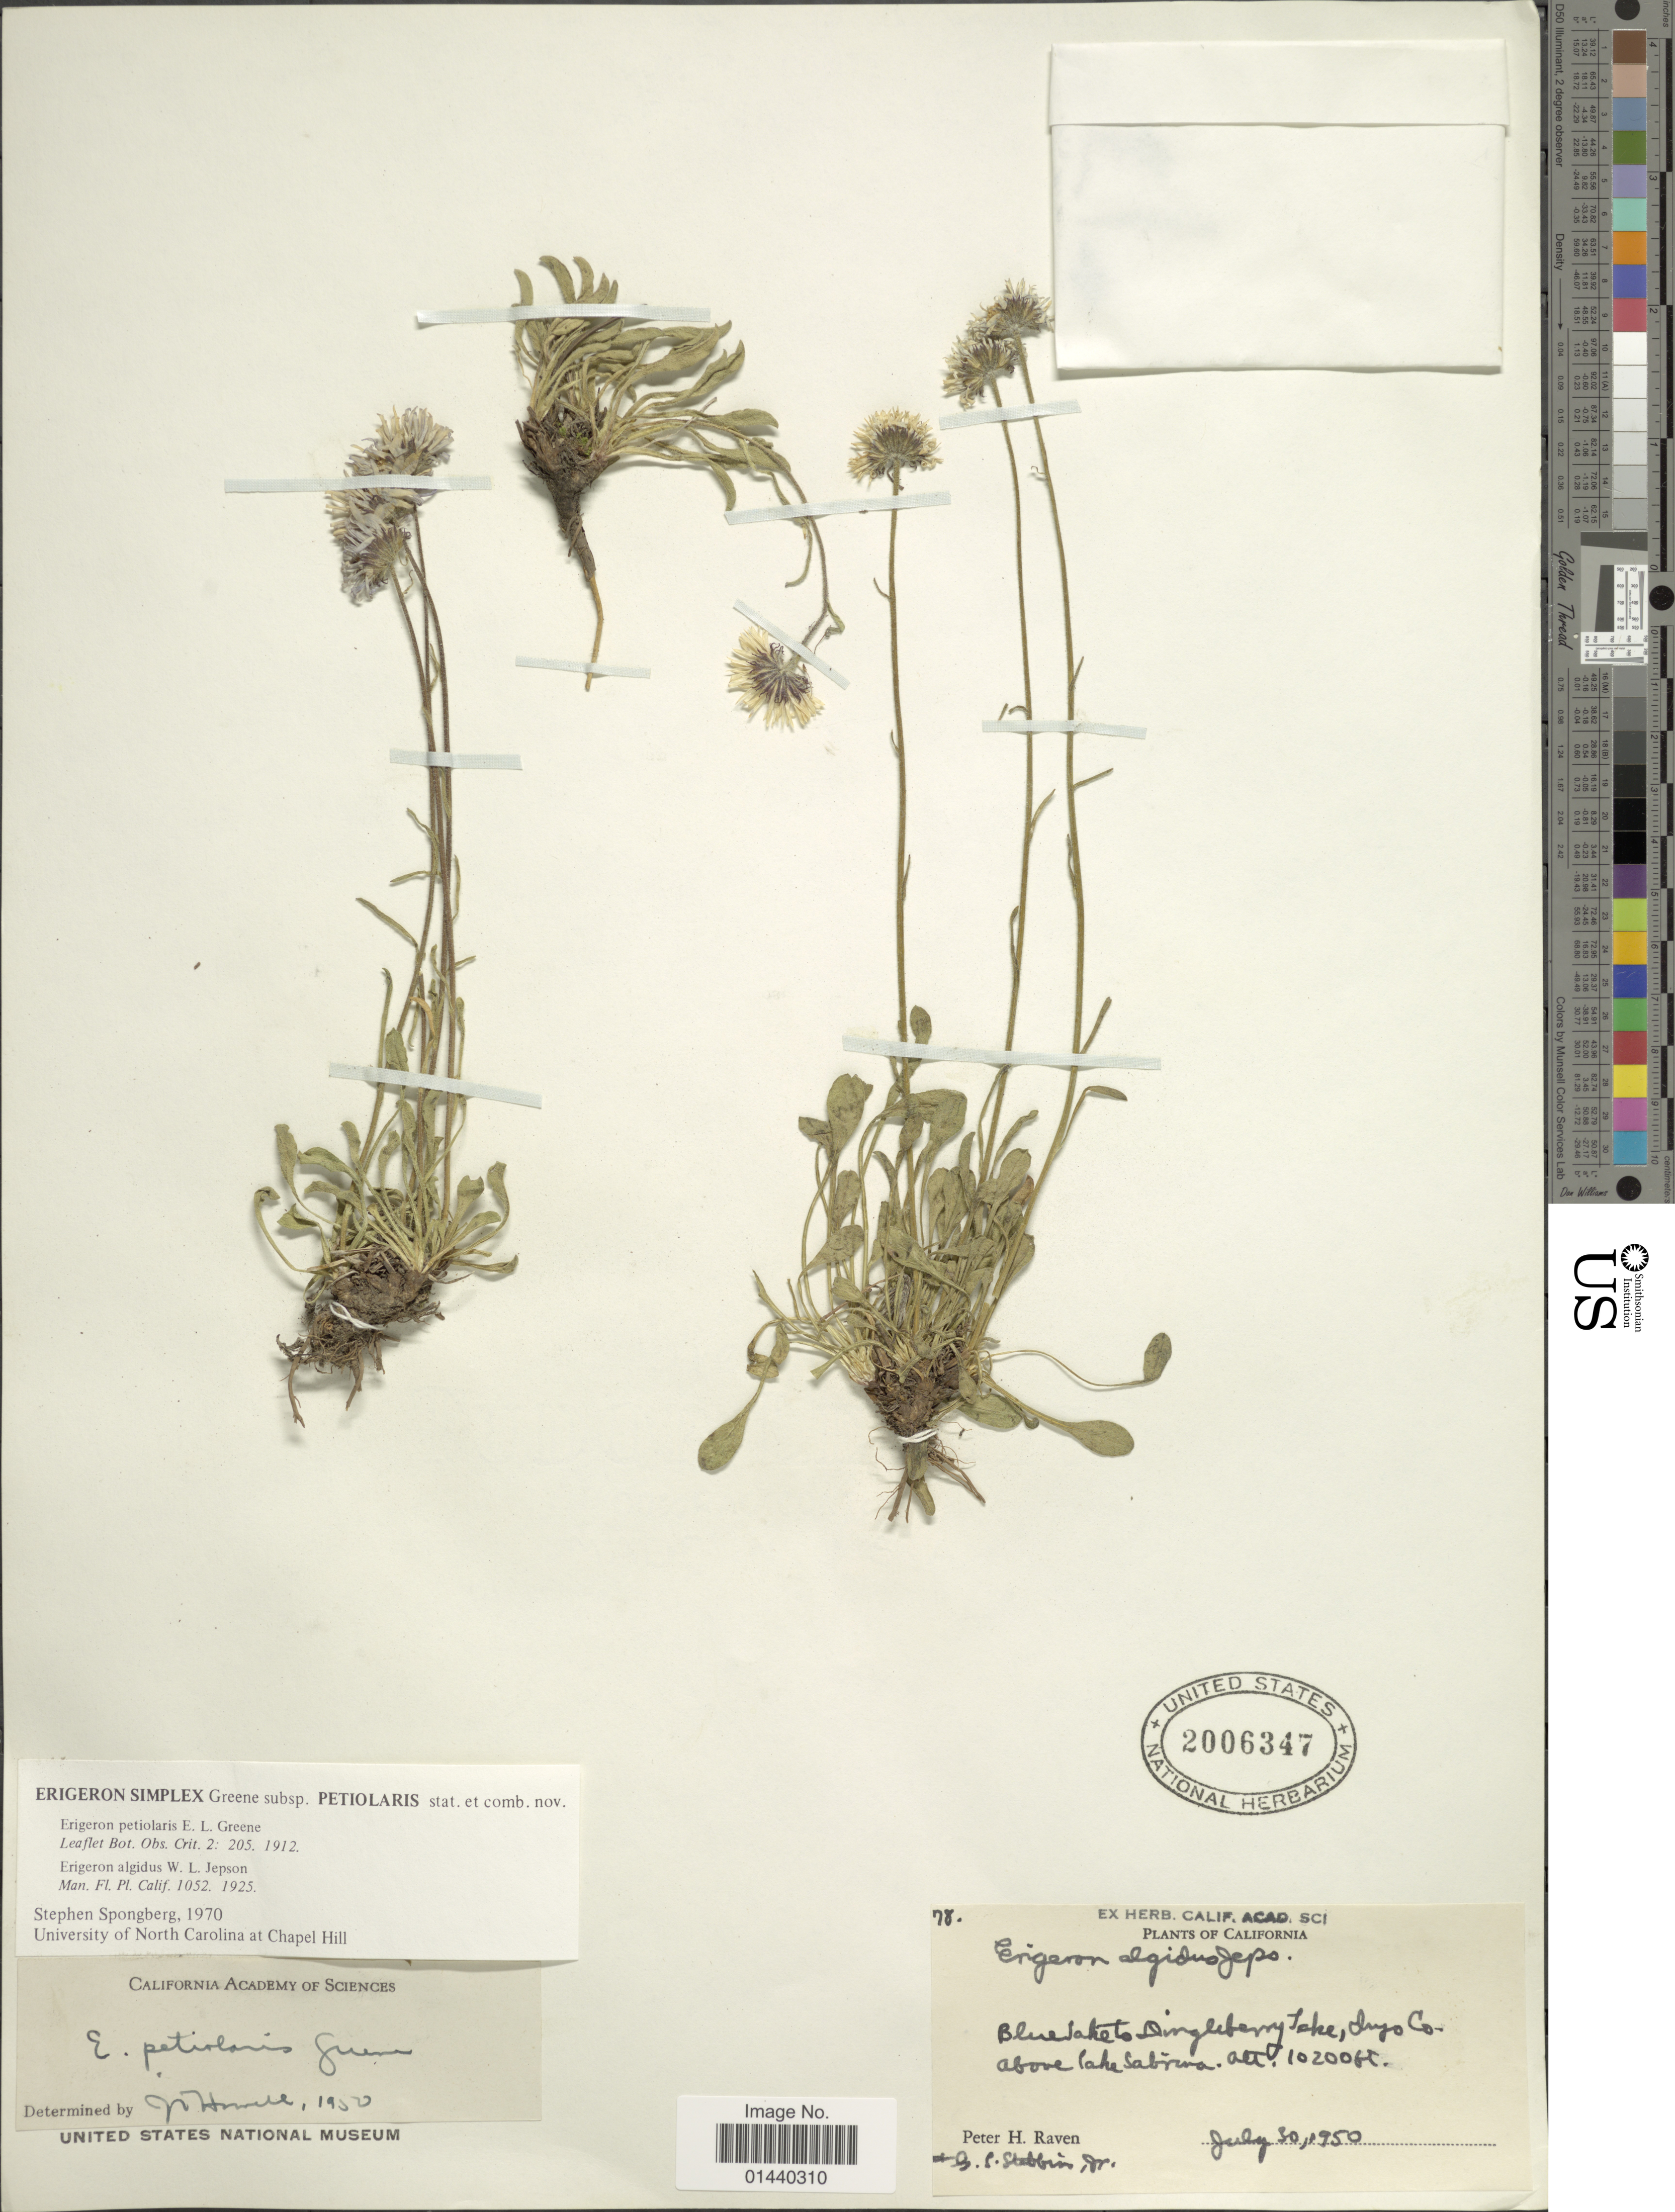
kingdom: Plantae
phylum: Tracheophyta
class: Magnoliopsida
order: Asterales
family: Asteraceae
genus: Erigeron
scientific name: Erigeron simplex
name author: Greene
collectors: P. Raven & G. Stebbin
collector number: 78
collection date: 1950-07-30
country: United States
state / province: California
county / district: Inyo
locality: Blue Lake to Dingleberry Lake, Inyo Co. Above lake Sabrina.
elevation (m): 3109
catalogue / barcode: US 2006347